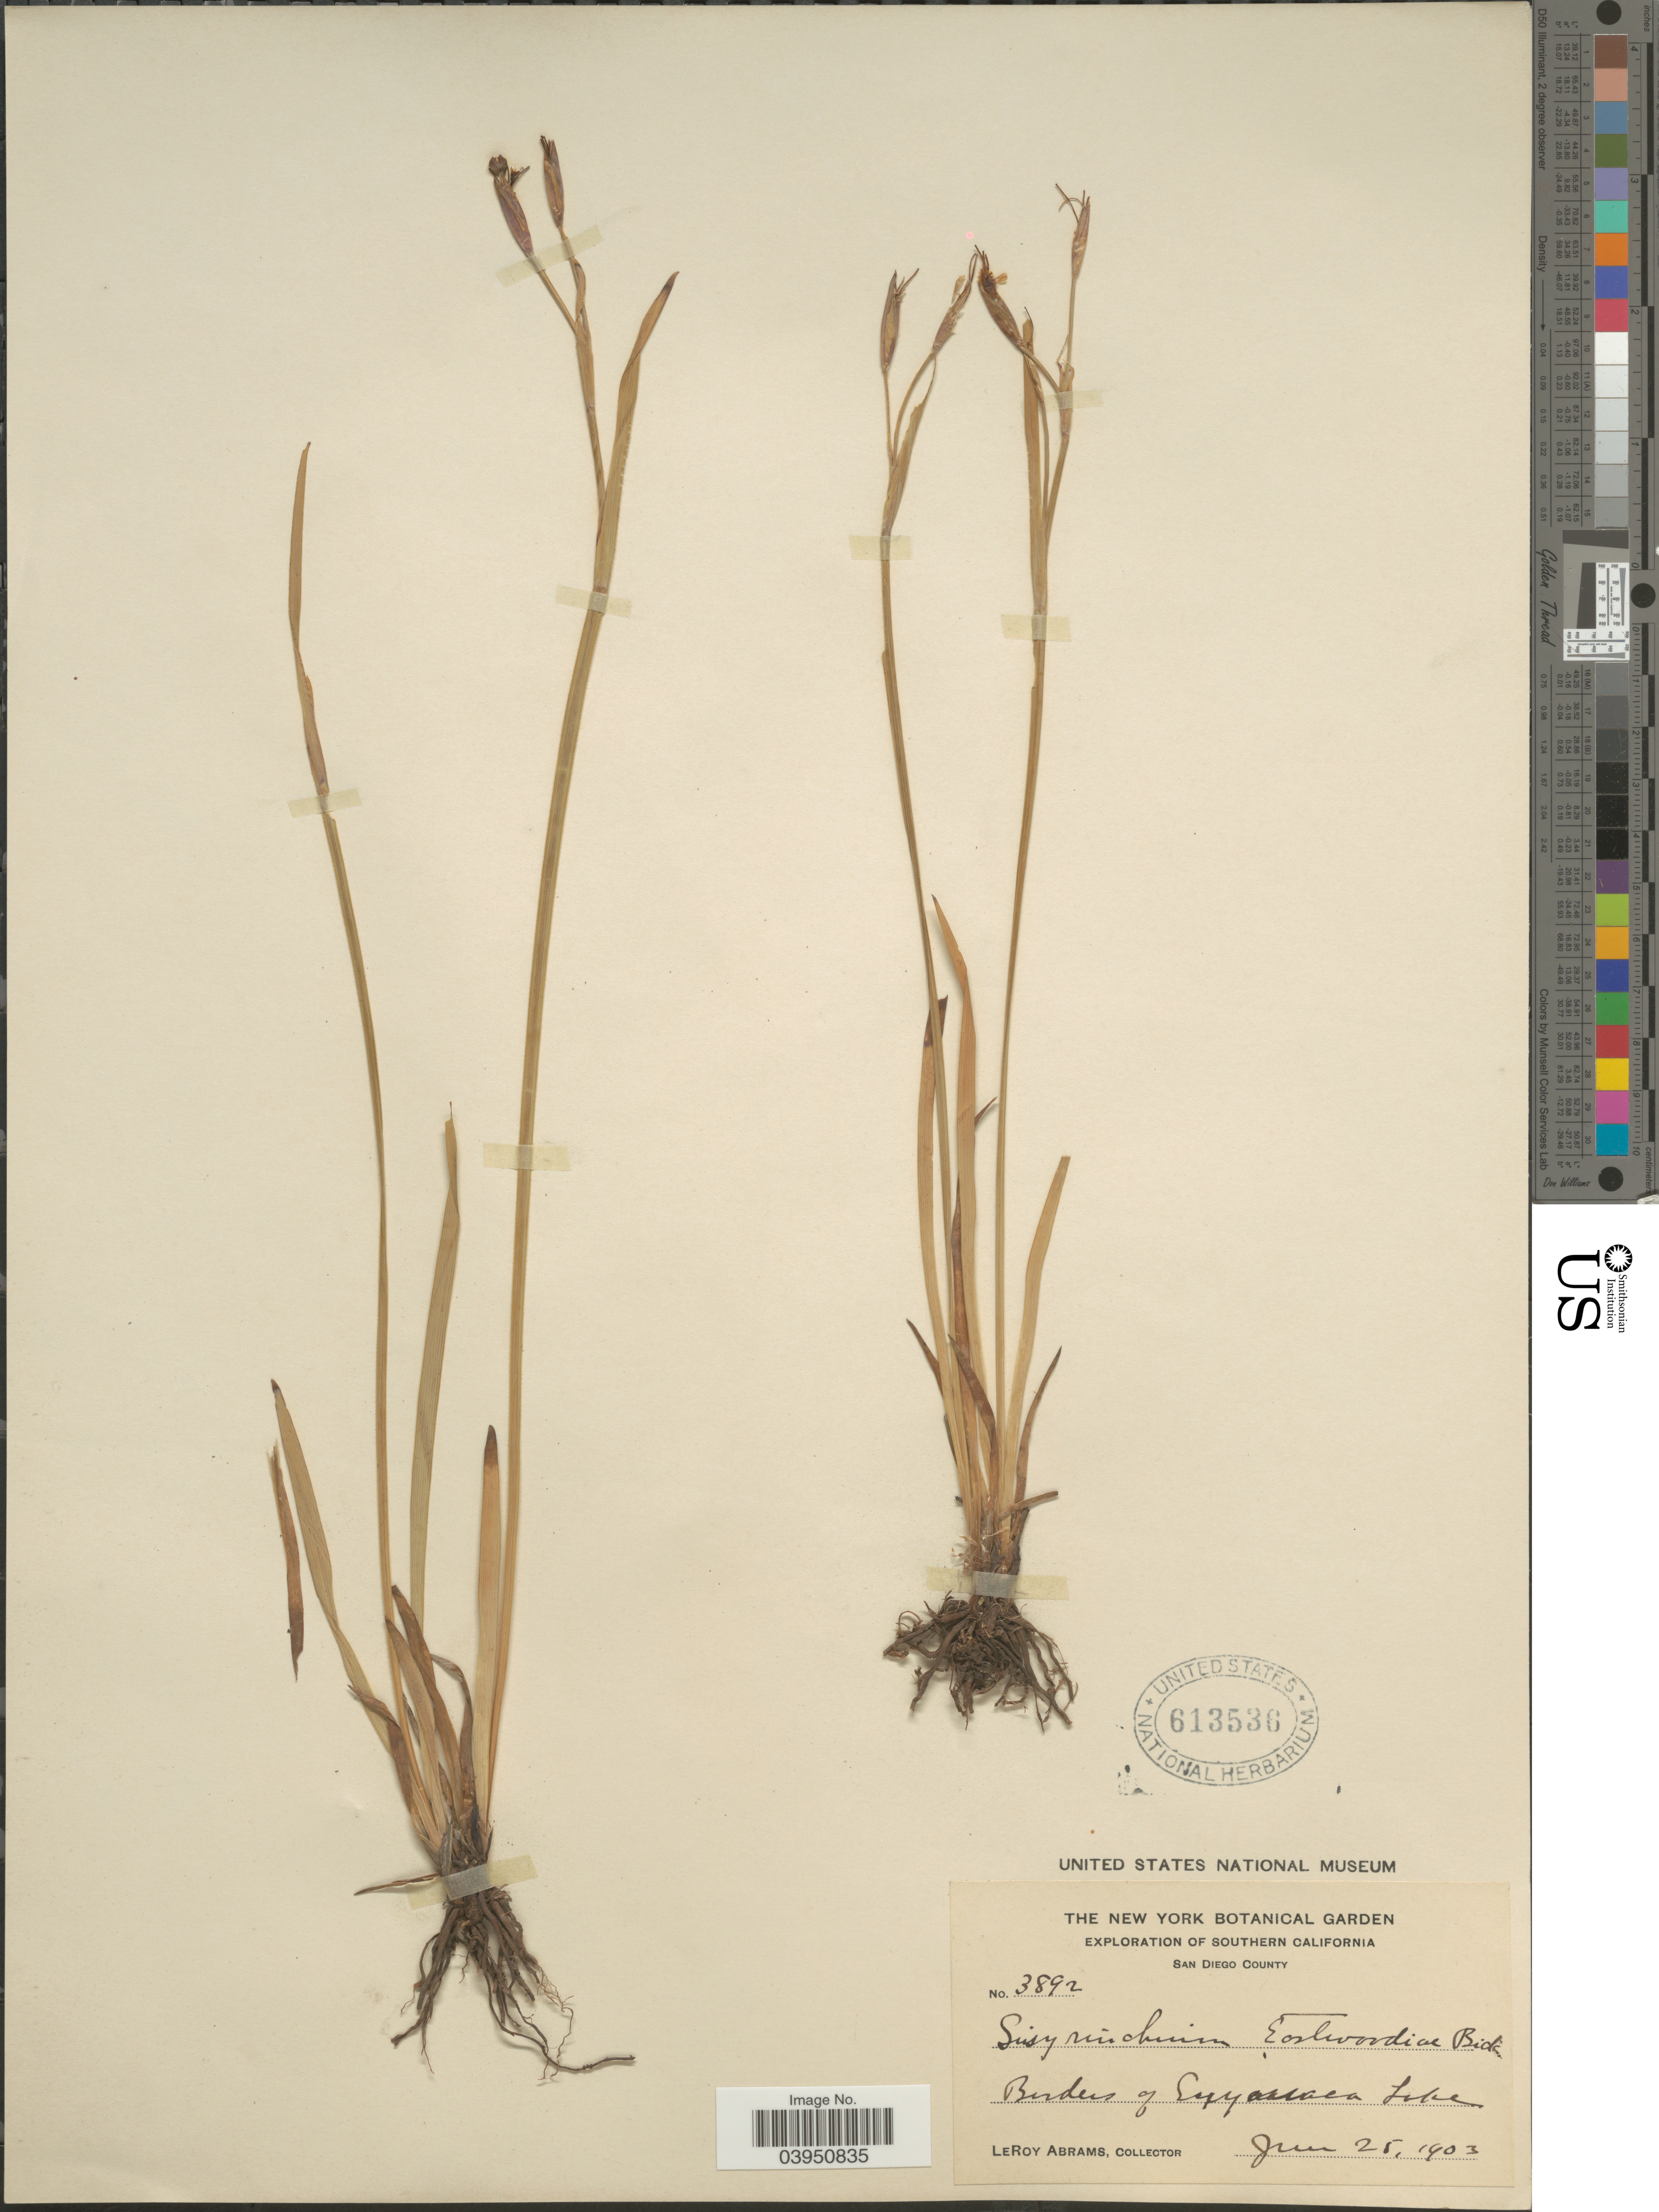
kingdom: Plantae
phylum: Tracheophyta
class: Liliopsida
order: Asparagales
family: Iridaceae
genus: Sisyrinchium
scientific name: Sisyrinchium eastwoodiae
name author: E.P. Bicknell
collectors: L. Abrams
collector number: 3892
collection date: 1903-06-25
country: United States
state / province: California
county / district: San Diego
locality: Southern California. San Diego County. Borders of Cuyamaca Lake.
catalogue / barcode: US 613536